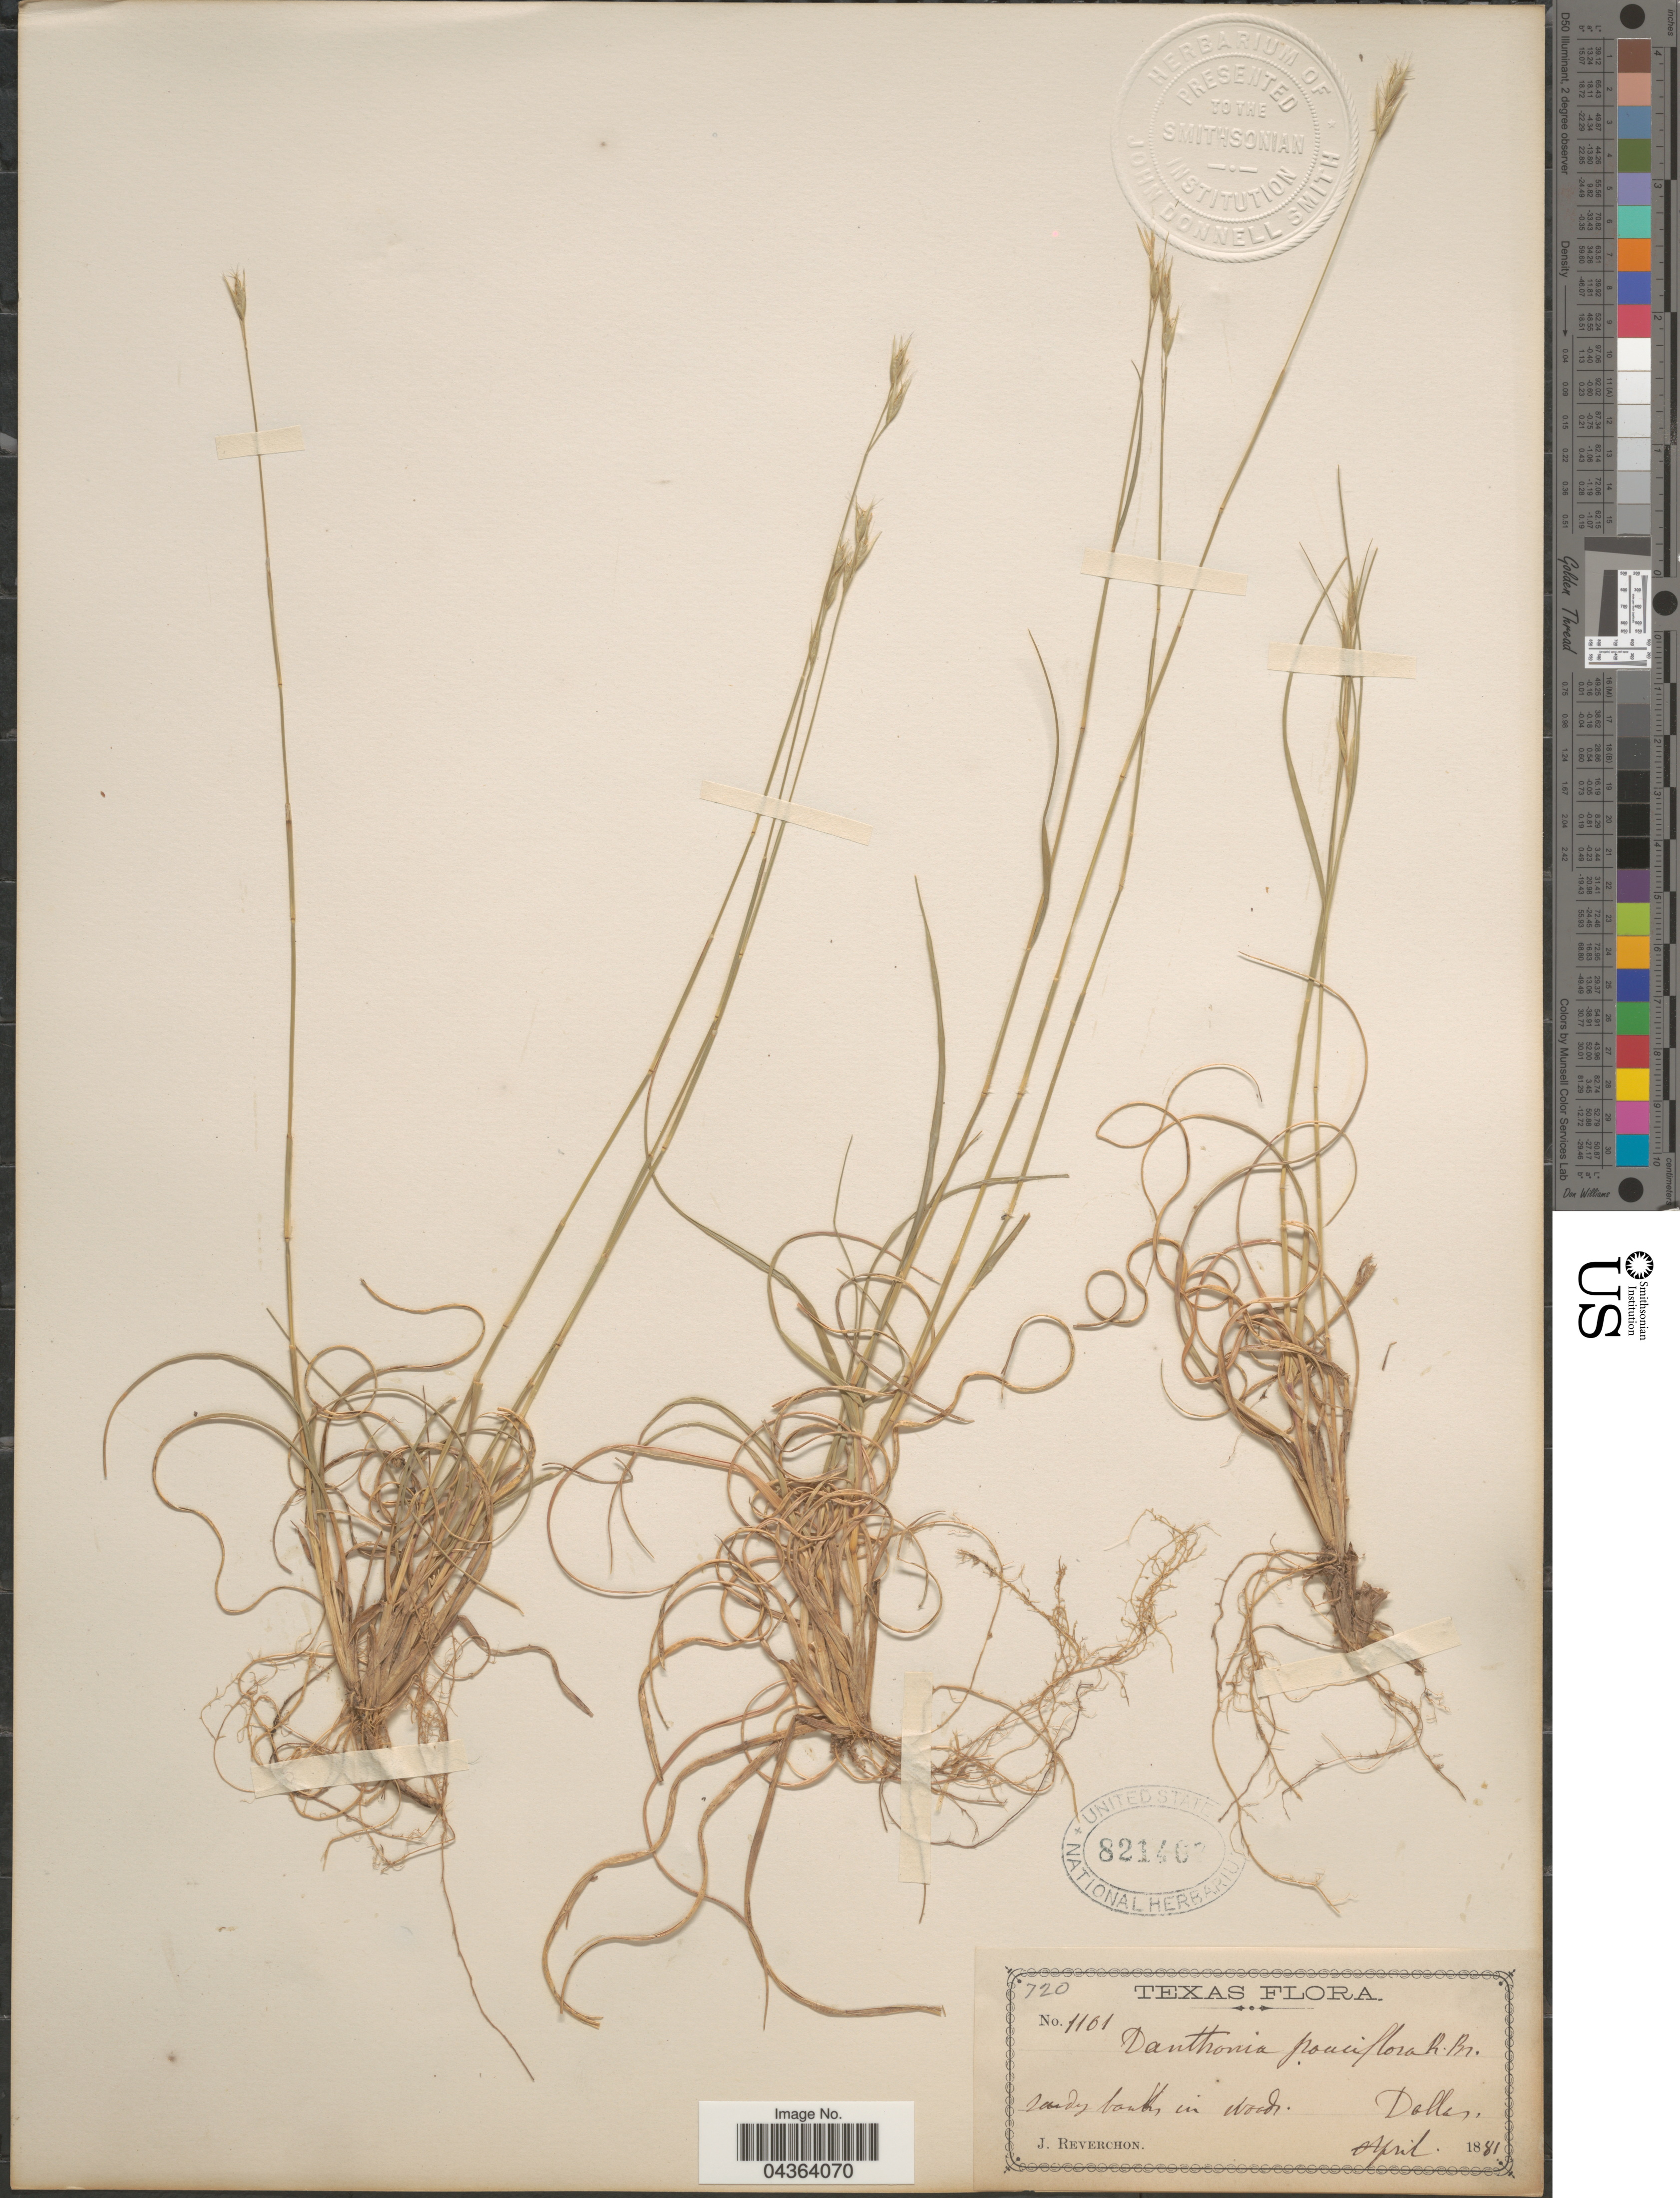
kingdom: Plantae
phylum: Tracheophyta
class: Liliopsida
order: Poales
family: Poaceae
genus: Danthonia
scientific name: Danthonia spicata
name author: (L.) P. Beauv. ex Roem. & Schult.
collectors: J. Reverchon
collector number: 1101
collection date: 1881-04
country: United States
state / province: Texas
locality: Sandy banks in woods. Dallas.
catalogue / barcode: US 821407